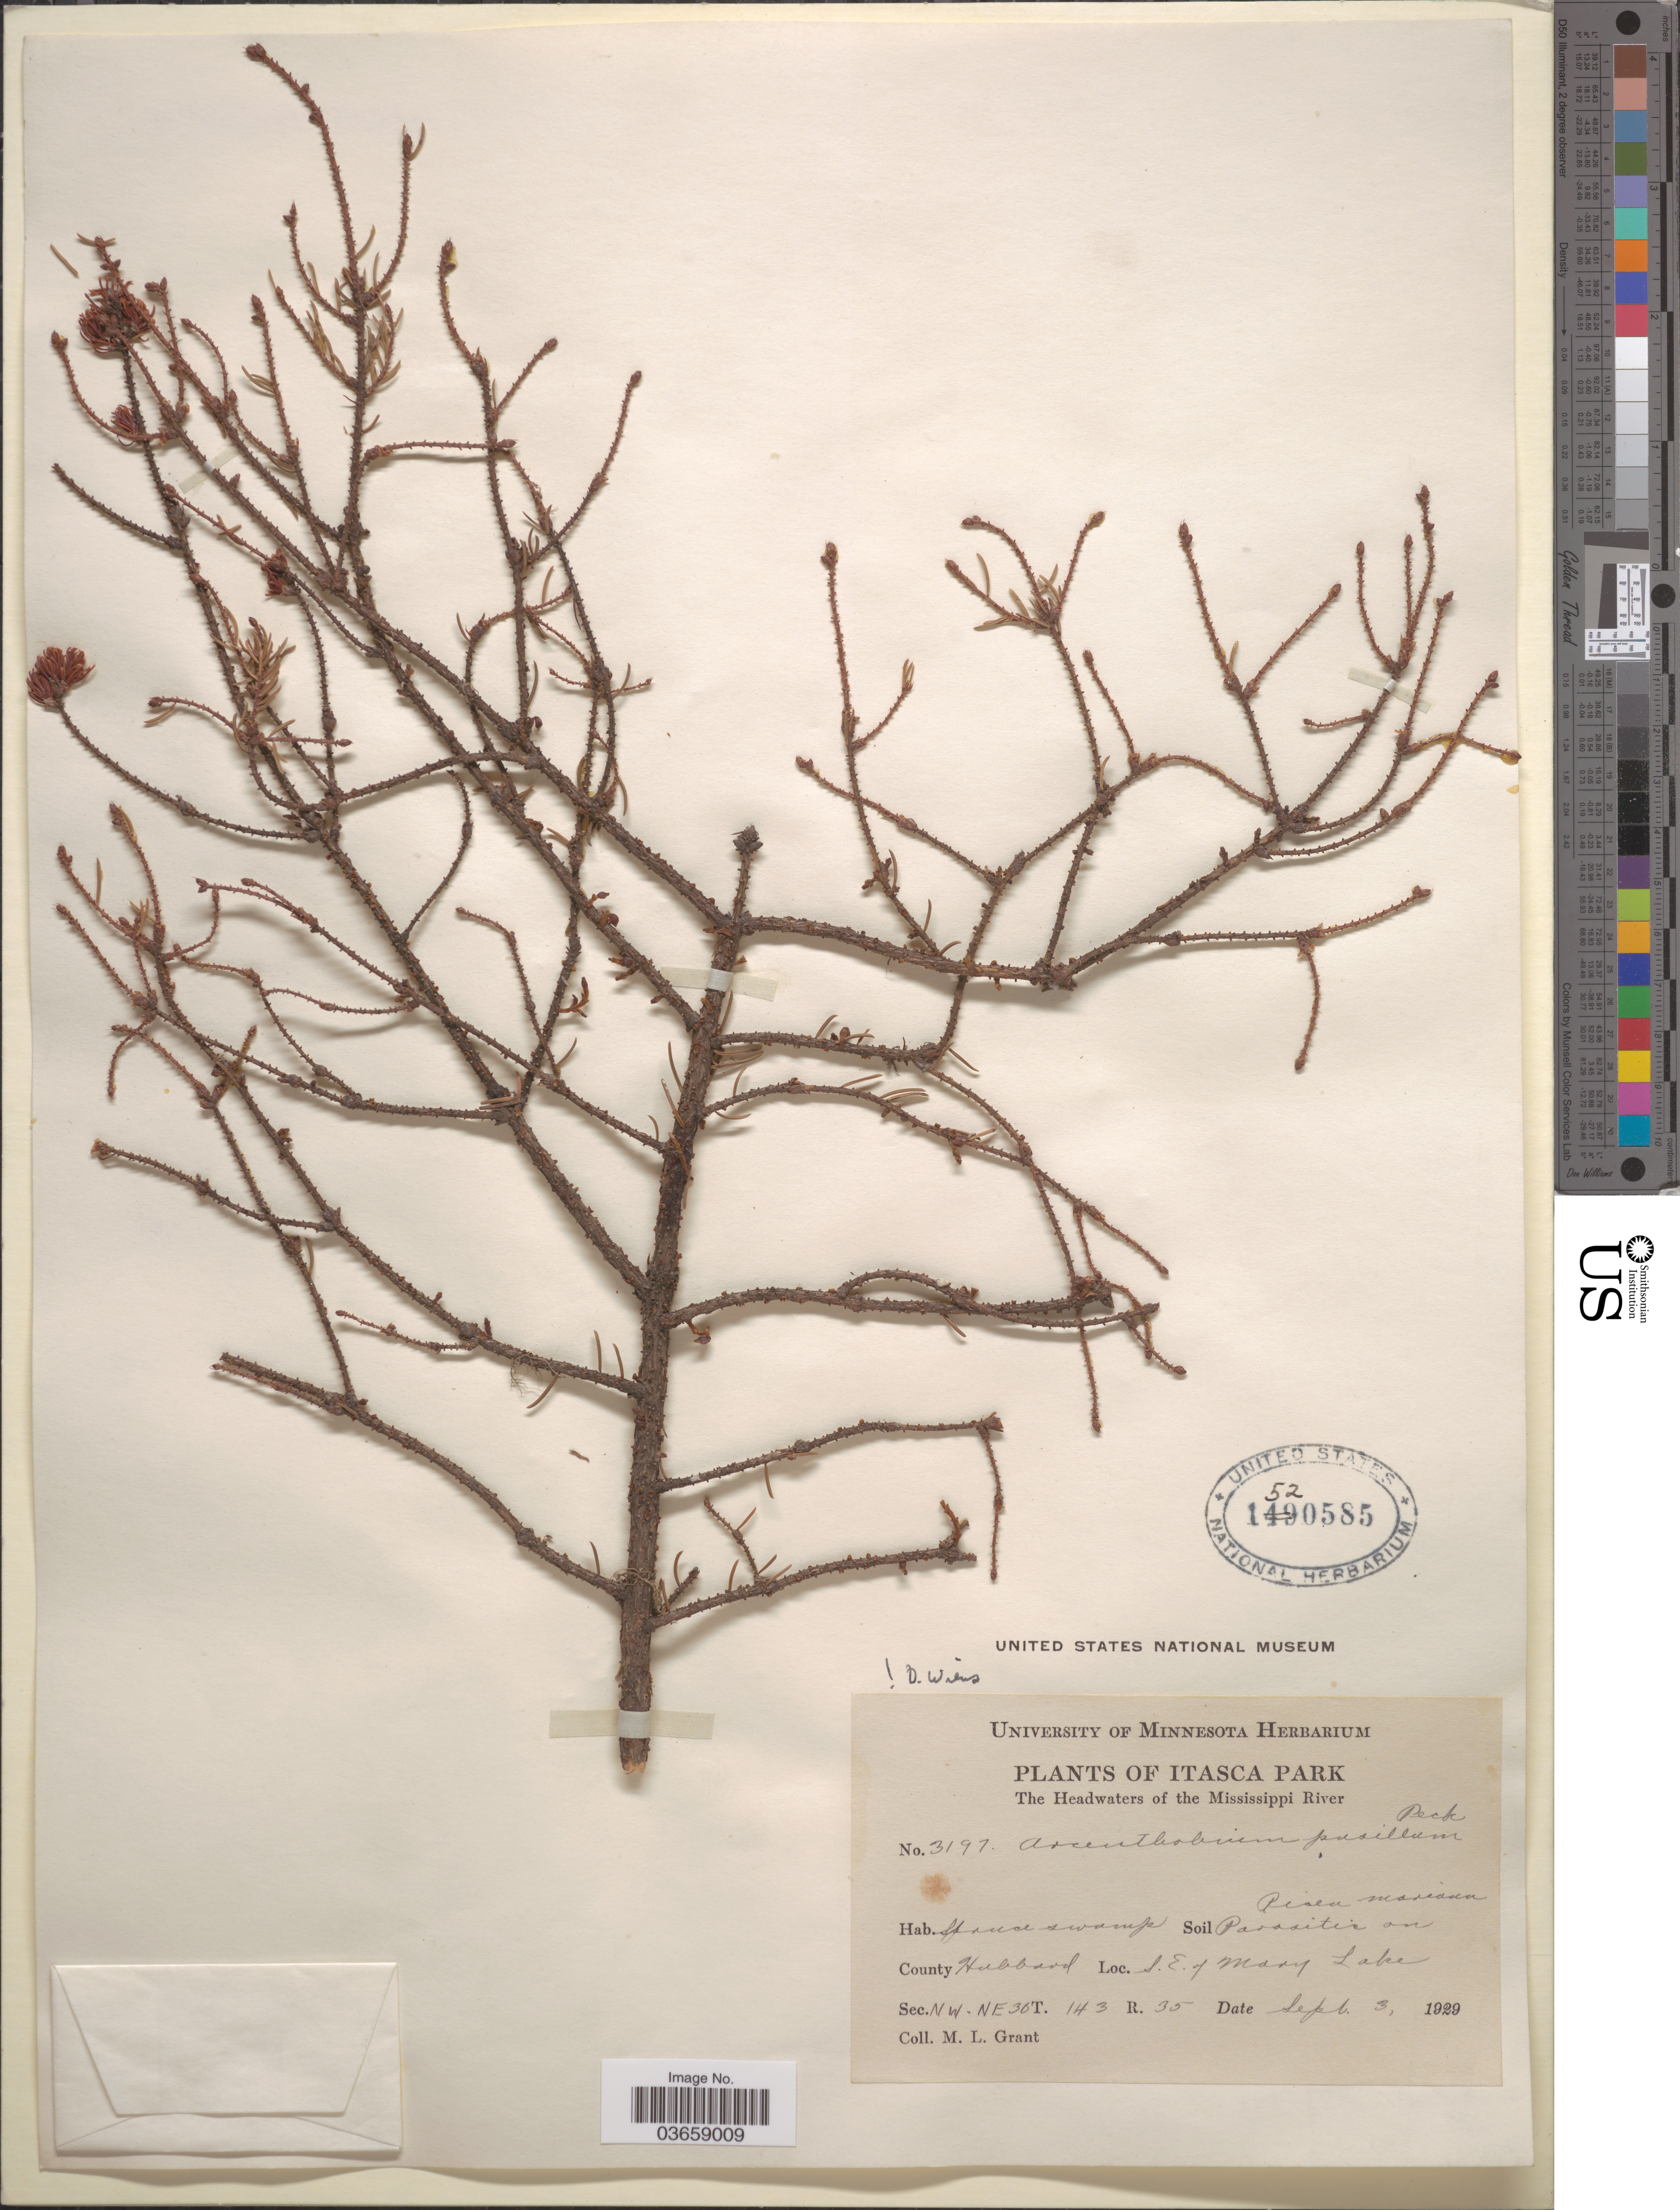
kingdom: Plantae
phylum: Tracheophyta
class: Magnoliopsida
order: Santalales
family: Viscaceae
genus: Arceuthobium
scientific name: Arceuthobium pusillum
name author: Peck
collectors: M. L. Grant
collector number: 3197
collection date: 1929-09-03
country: United States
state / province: Minnesota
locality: Itasca River. The Headwaters of the Mississippi River. County Hubbard. S.E. of Mary Lake. Sec. NW-NE 36 T. 143 R. 35.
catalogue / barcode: US 1520585